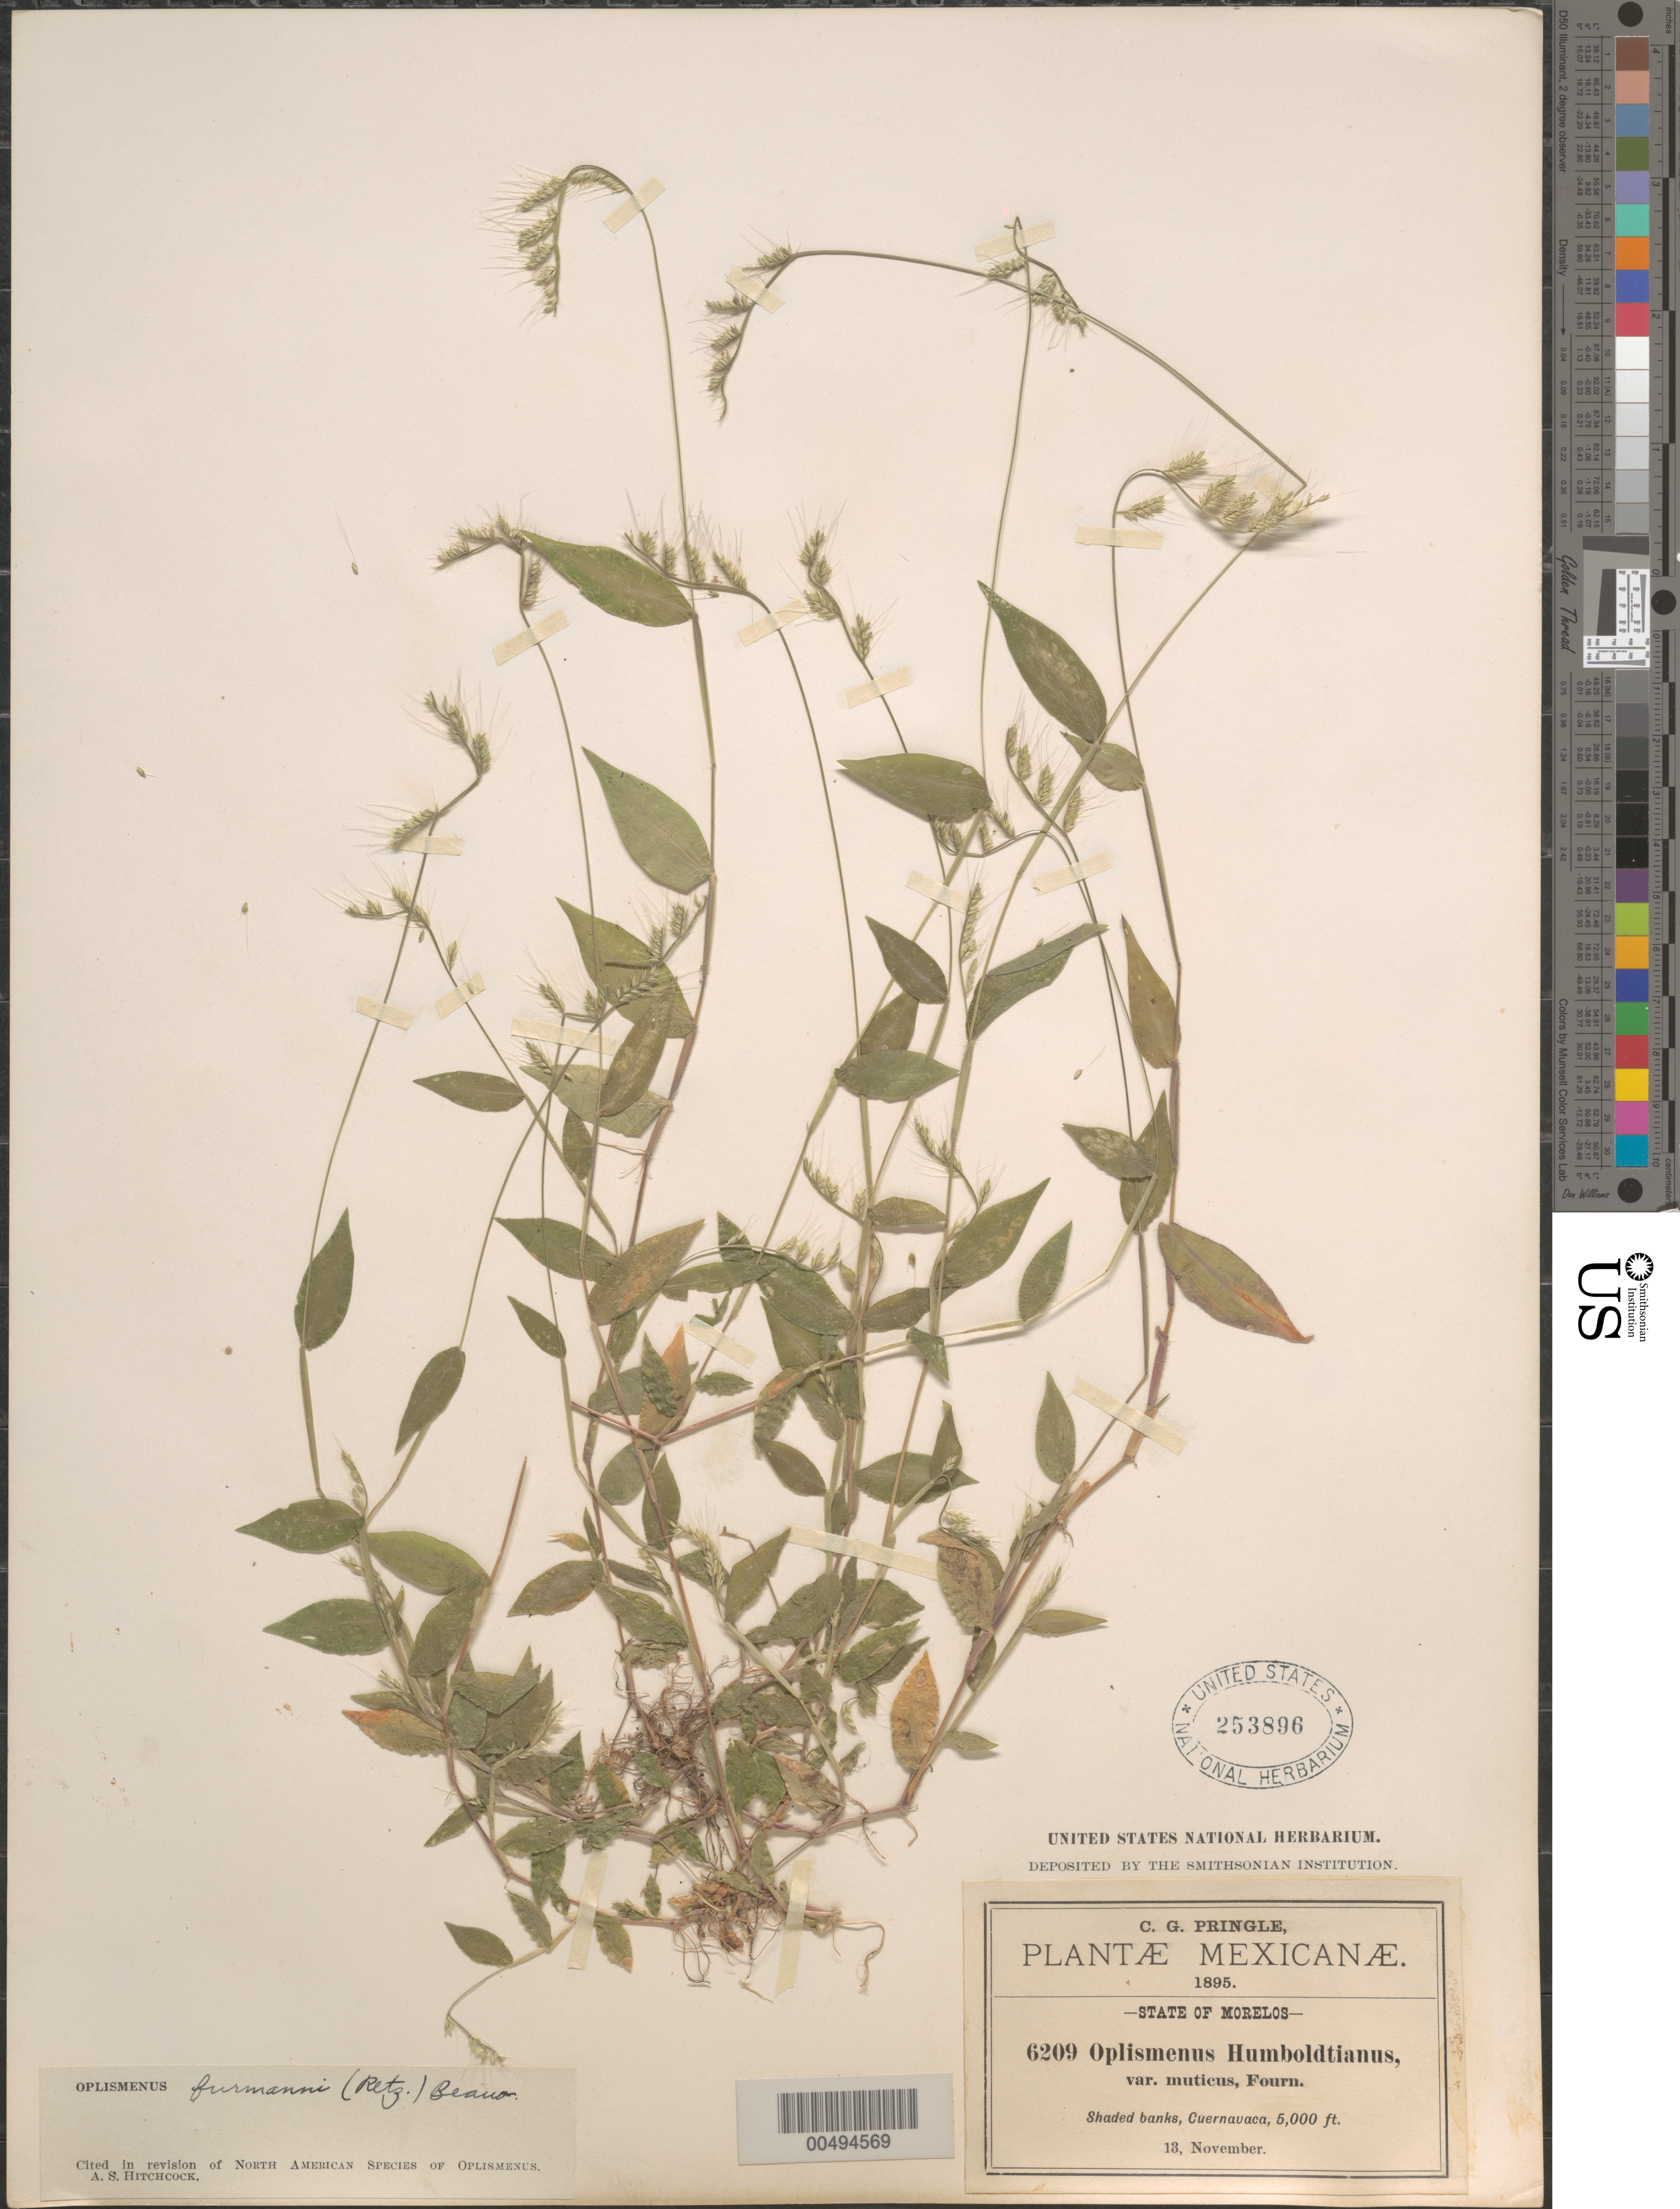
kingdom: Plantae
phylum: Tracheophyta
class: Liliopsida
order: Poales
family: Poaceae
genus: Oplismenus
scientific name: Oplismenus burmannii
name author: (Retz.) P. Beauv.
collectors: C. G. Pringle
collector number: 6209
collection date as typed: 13 Nov 1895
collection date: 1895-11-13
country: Mexico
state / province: Morelos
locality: Cuernavaca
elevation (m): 1524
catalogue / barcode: US 253896